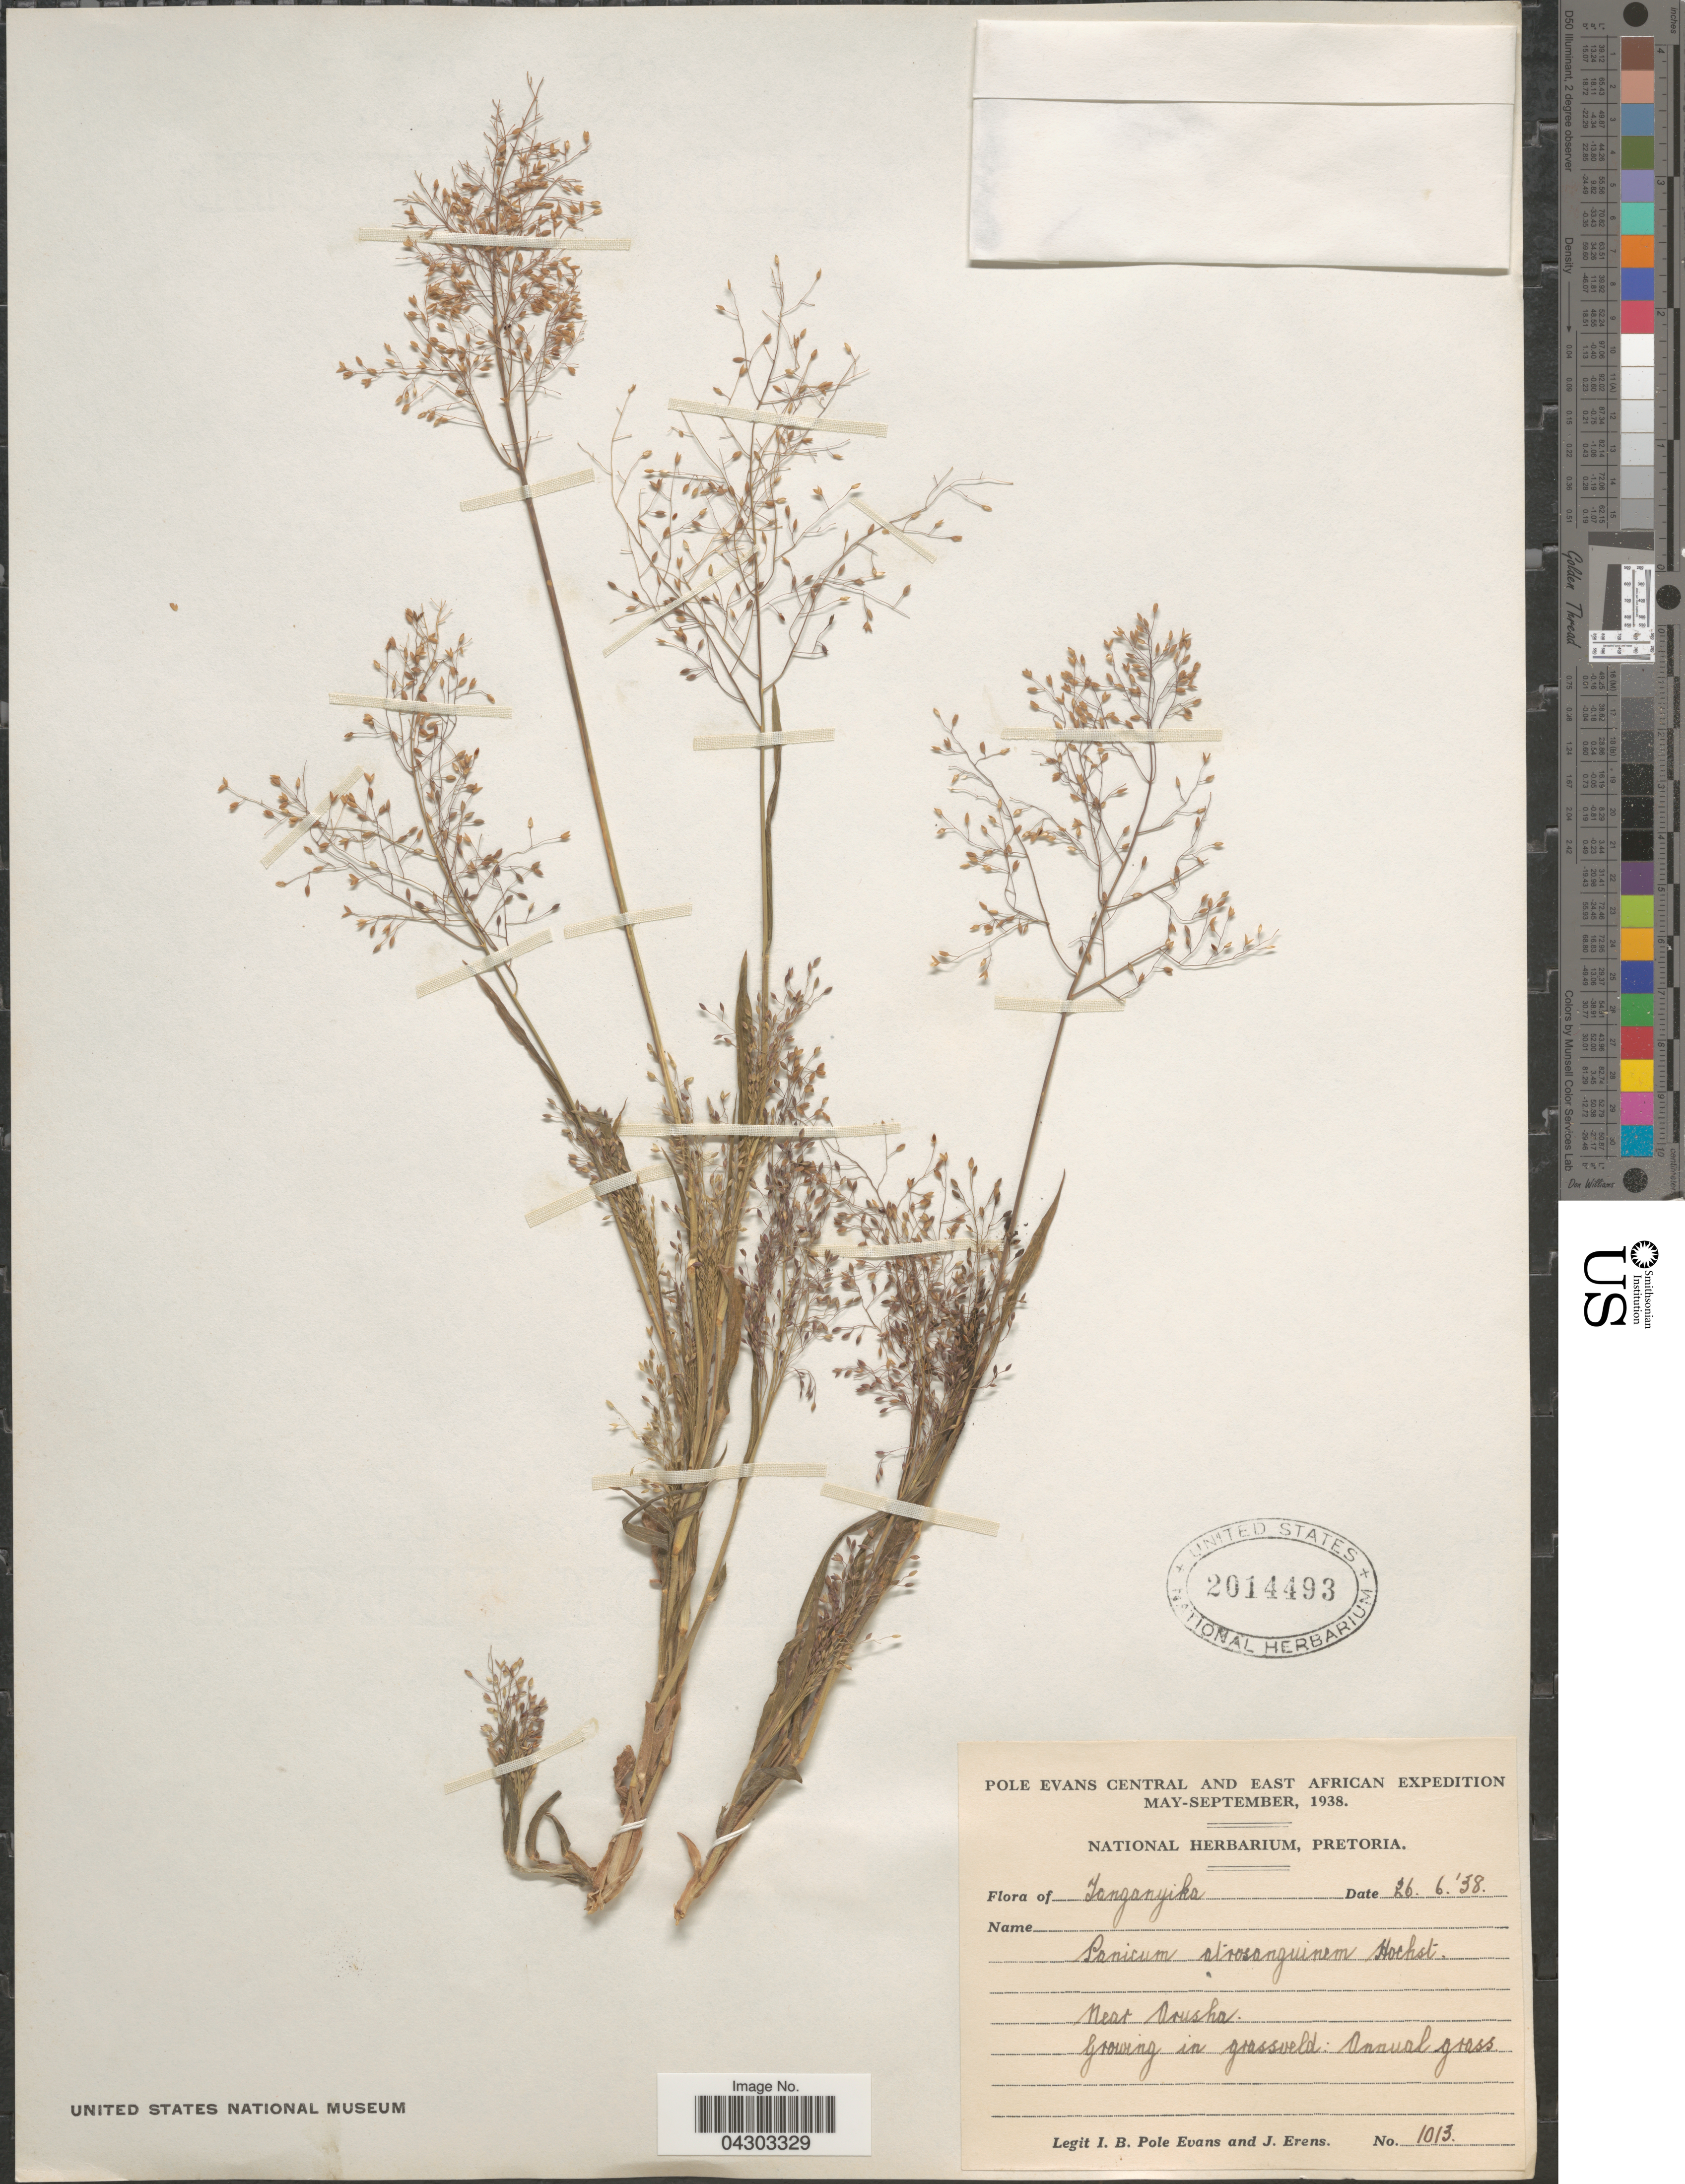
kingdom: Plantae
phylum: Tracheophyta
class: Liliopsida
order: Poales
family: Poaceae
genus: Panicum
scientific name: Panicum austroasiaticum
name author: Ohwi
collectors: I. B. Pole-Evans & J. Erens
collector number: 1013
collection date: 1938-06-26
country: Tanzania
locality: Pole Evans Central and East African Expedition May-September, 1938. Tanganyika. Near Arusha.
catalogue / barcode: US 2014493